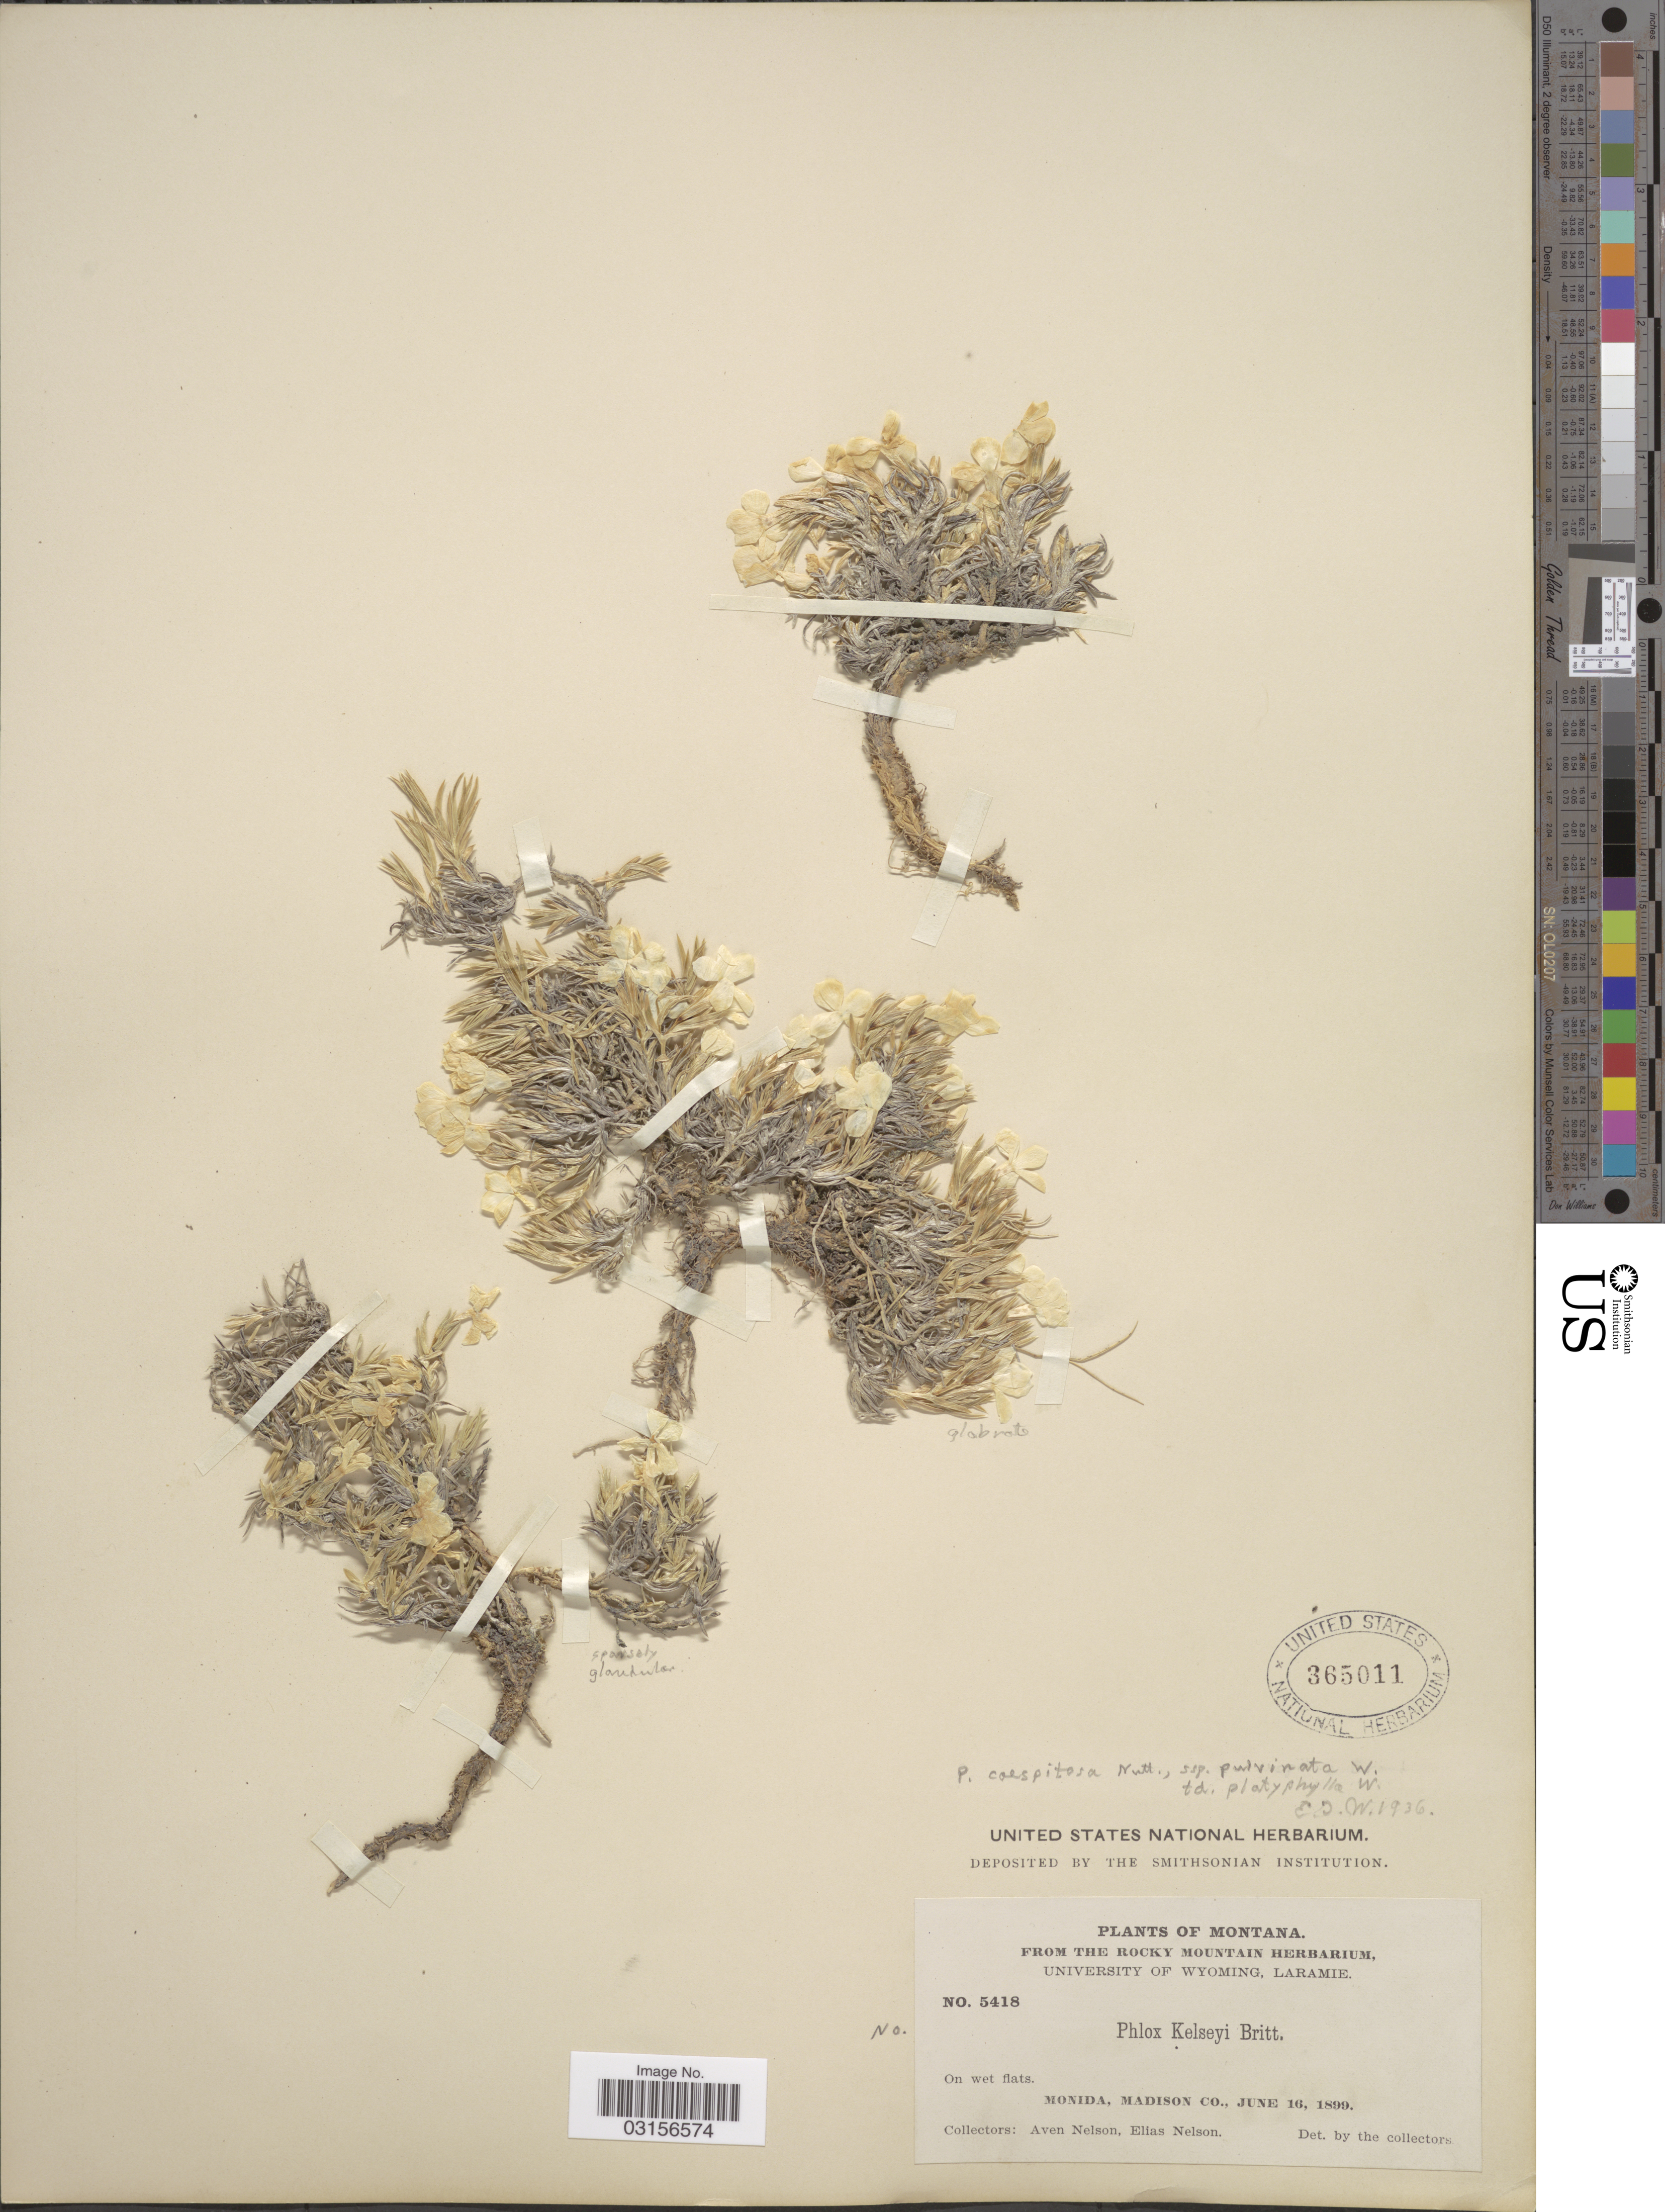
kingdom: Plantae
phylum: Tracheophyta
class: Magnoliopsida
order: Ericales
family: Polemoniaceae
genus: Phlox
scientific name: Phlox kelseyi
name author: Britton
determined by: Mayfield, M. H.; Ferguson, C. J.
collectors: A. Nelson & E. Nelson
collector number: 5418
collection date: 1899-06-16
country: United States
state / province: Montana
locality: Monida, Madison Co.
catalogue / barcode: US 365011